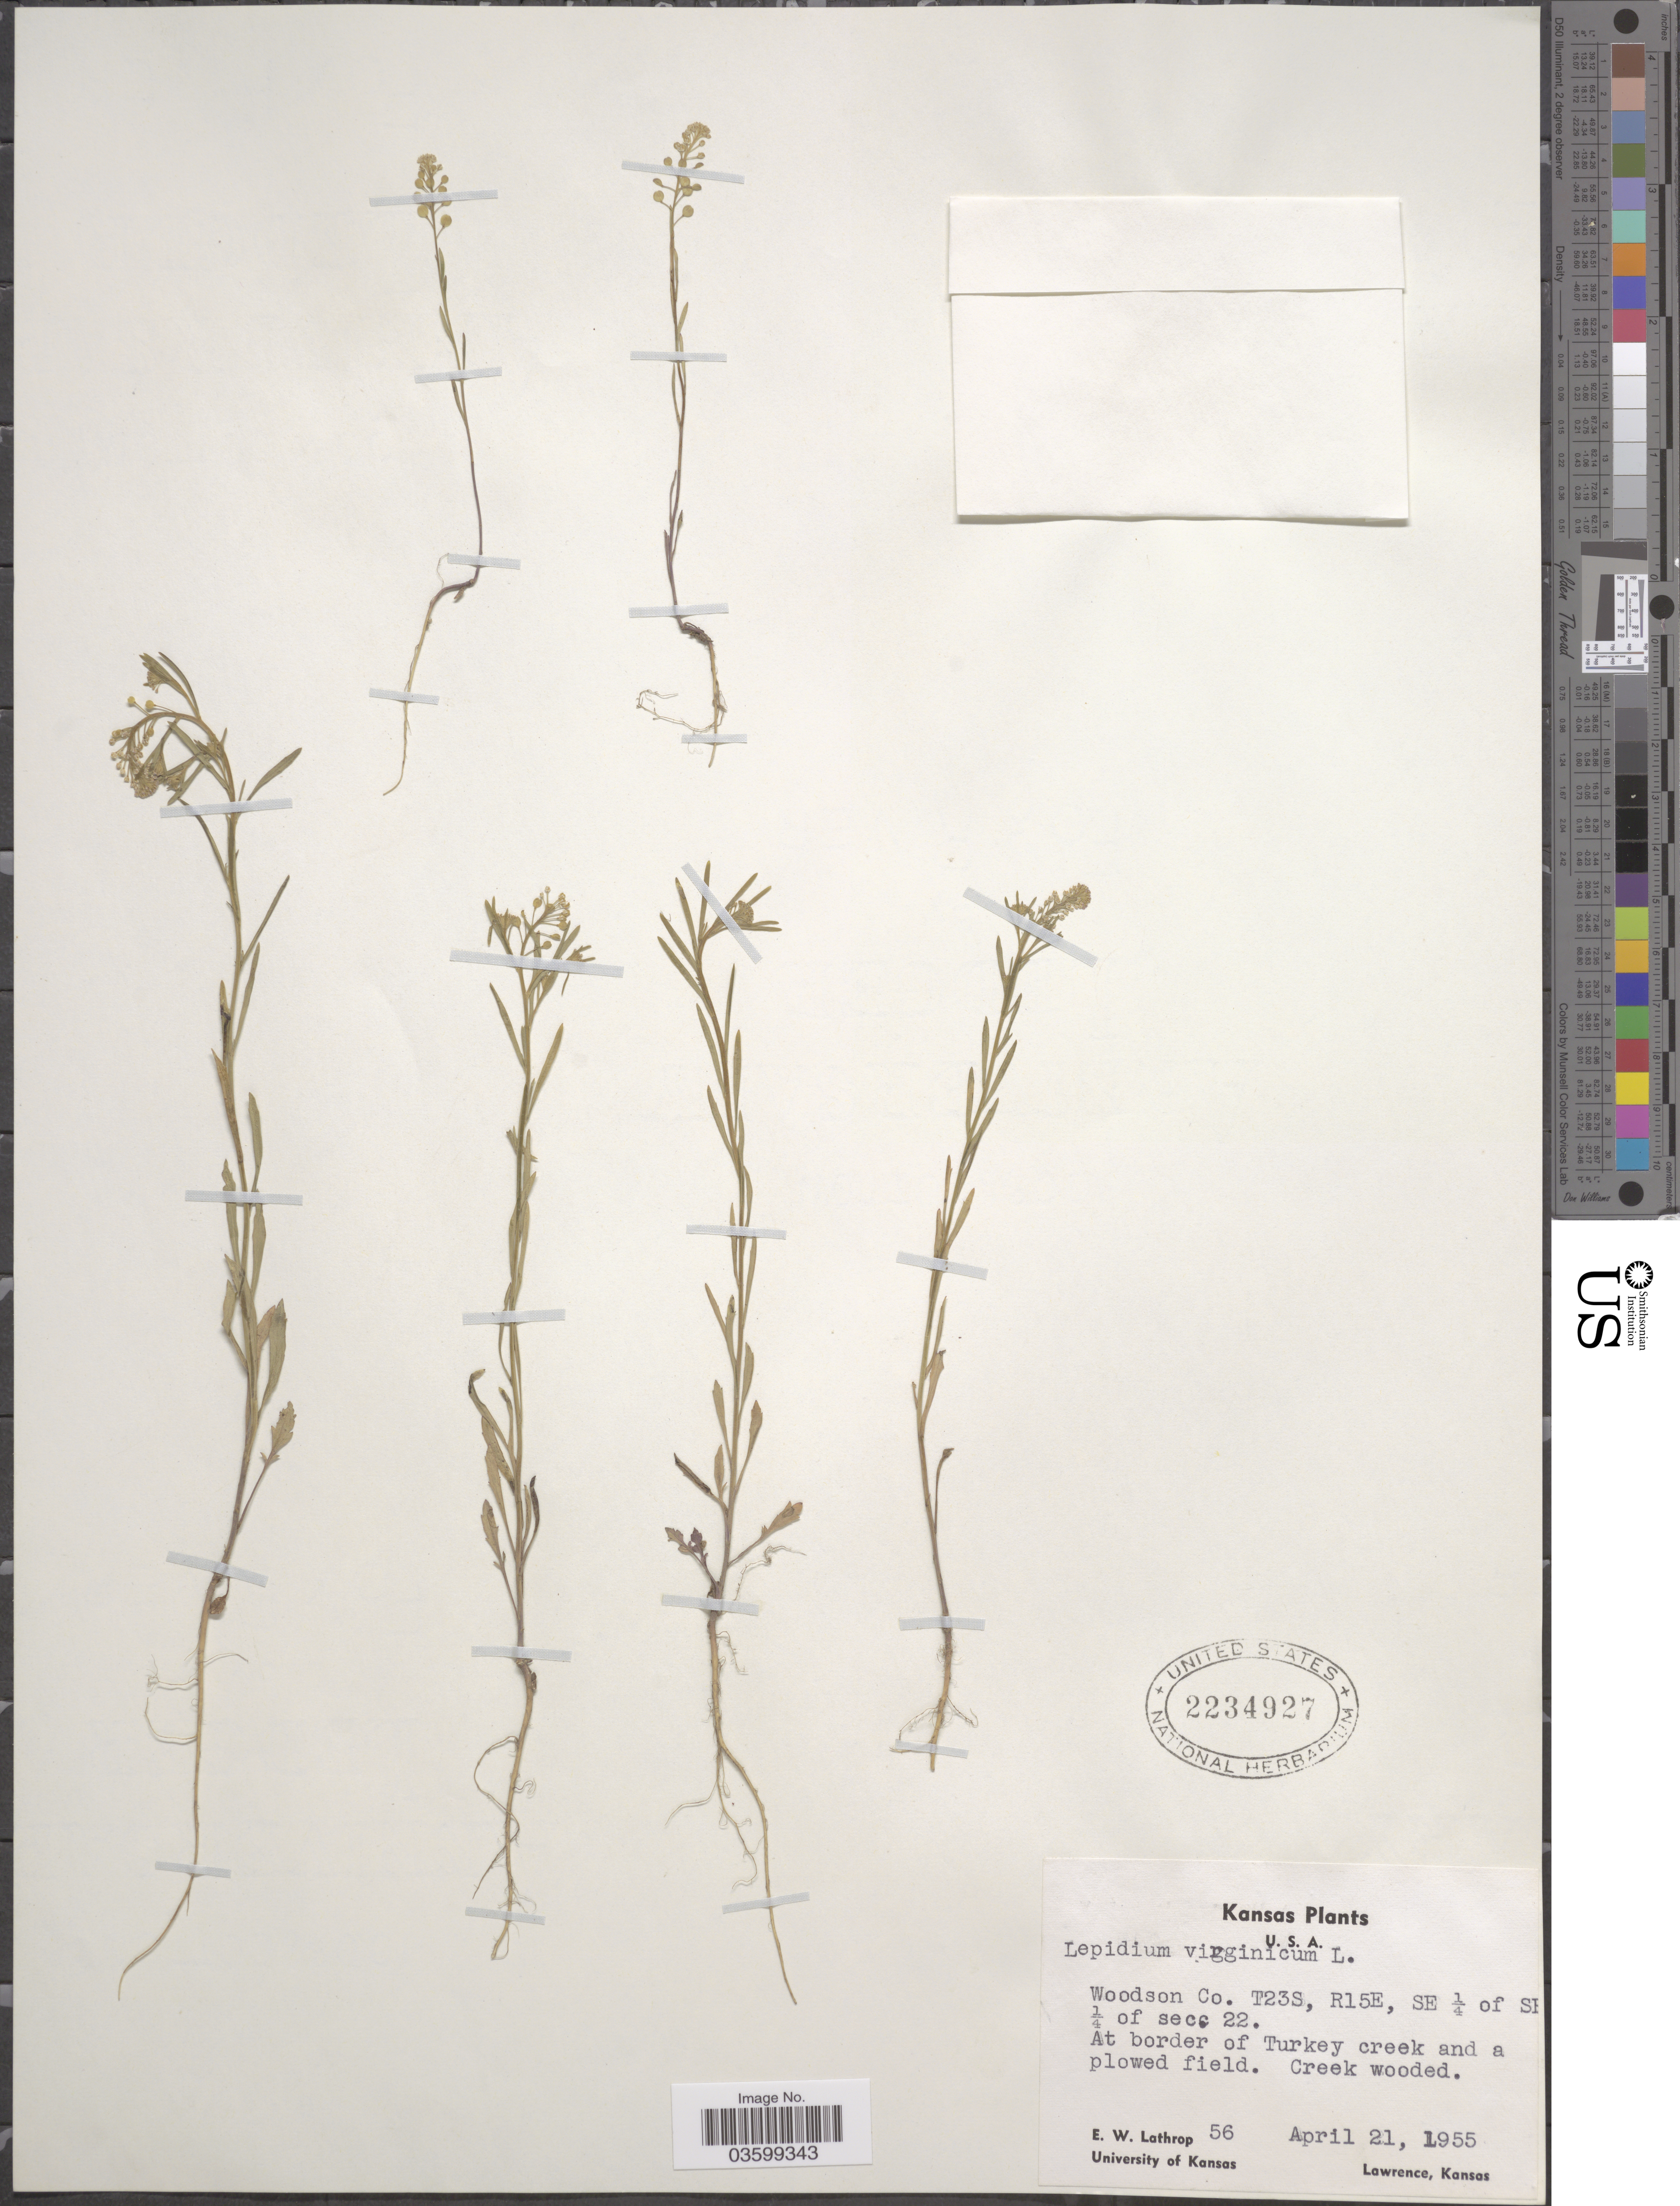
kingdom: Plantae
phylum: Tracheophyta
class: Magnoliopsida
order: Brassicales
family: Brassicaceae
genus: Lepidium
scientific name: Lepidium virginicum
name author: L.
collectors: E. W. Lathrop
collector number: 56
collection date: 1955-04-21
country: United States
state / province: Kansas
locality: Woodson Co. T23S, R15E, SE ¼ of sec. 22. At border of Turkey creek and a plowed field.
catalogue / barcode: US 2234927